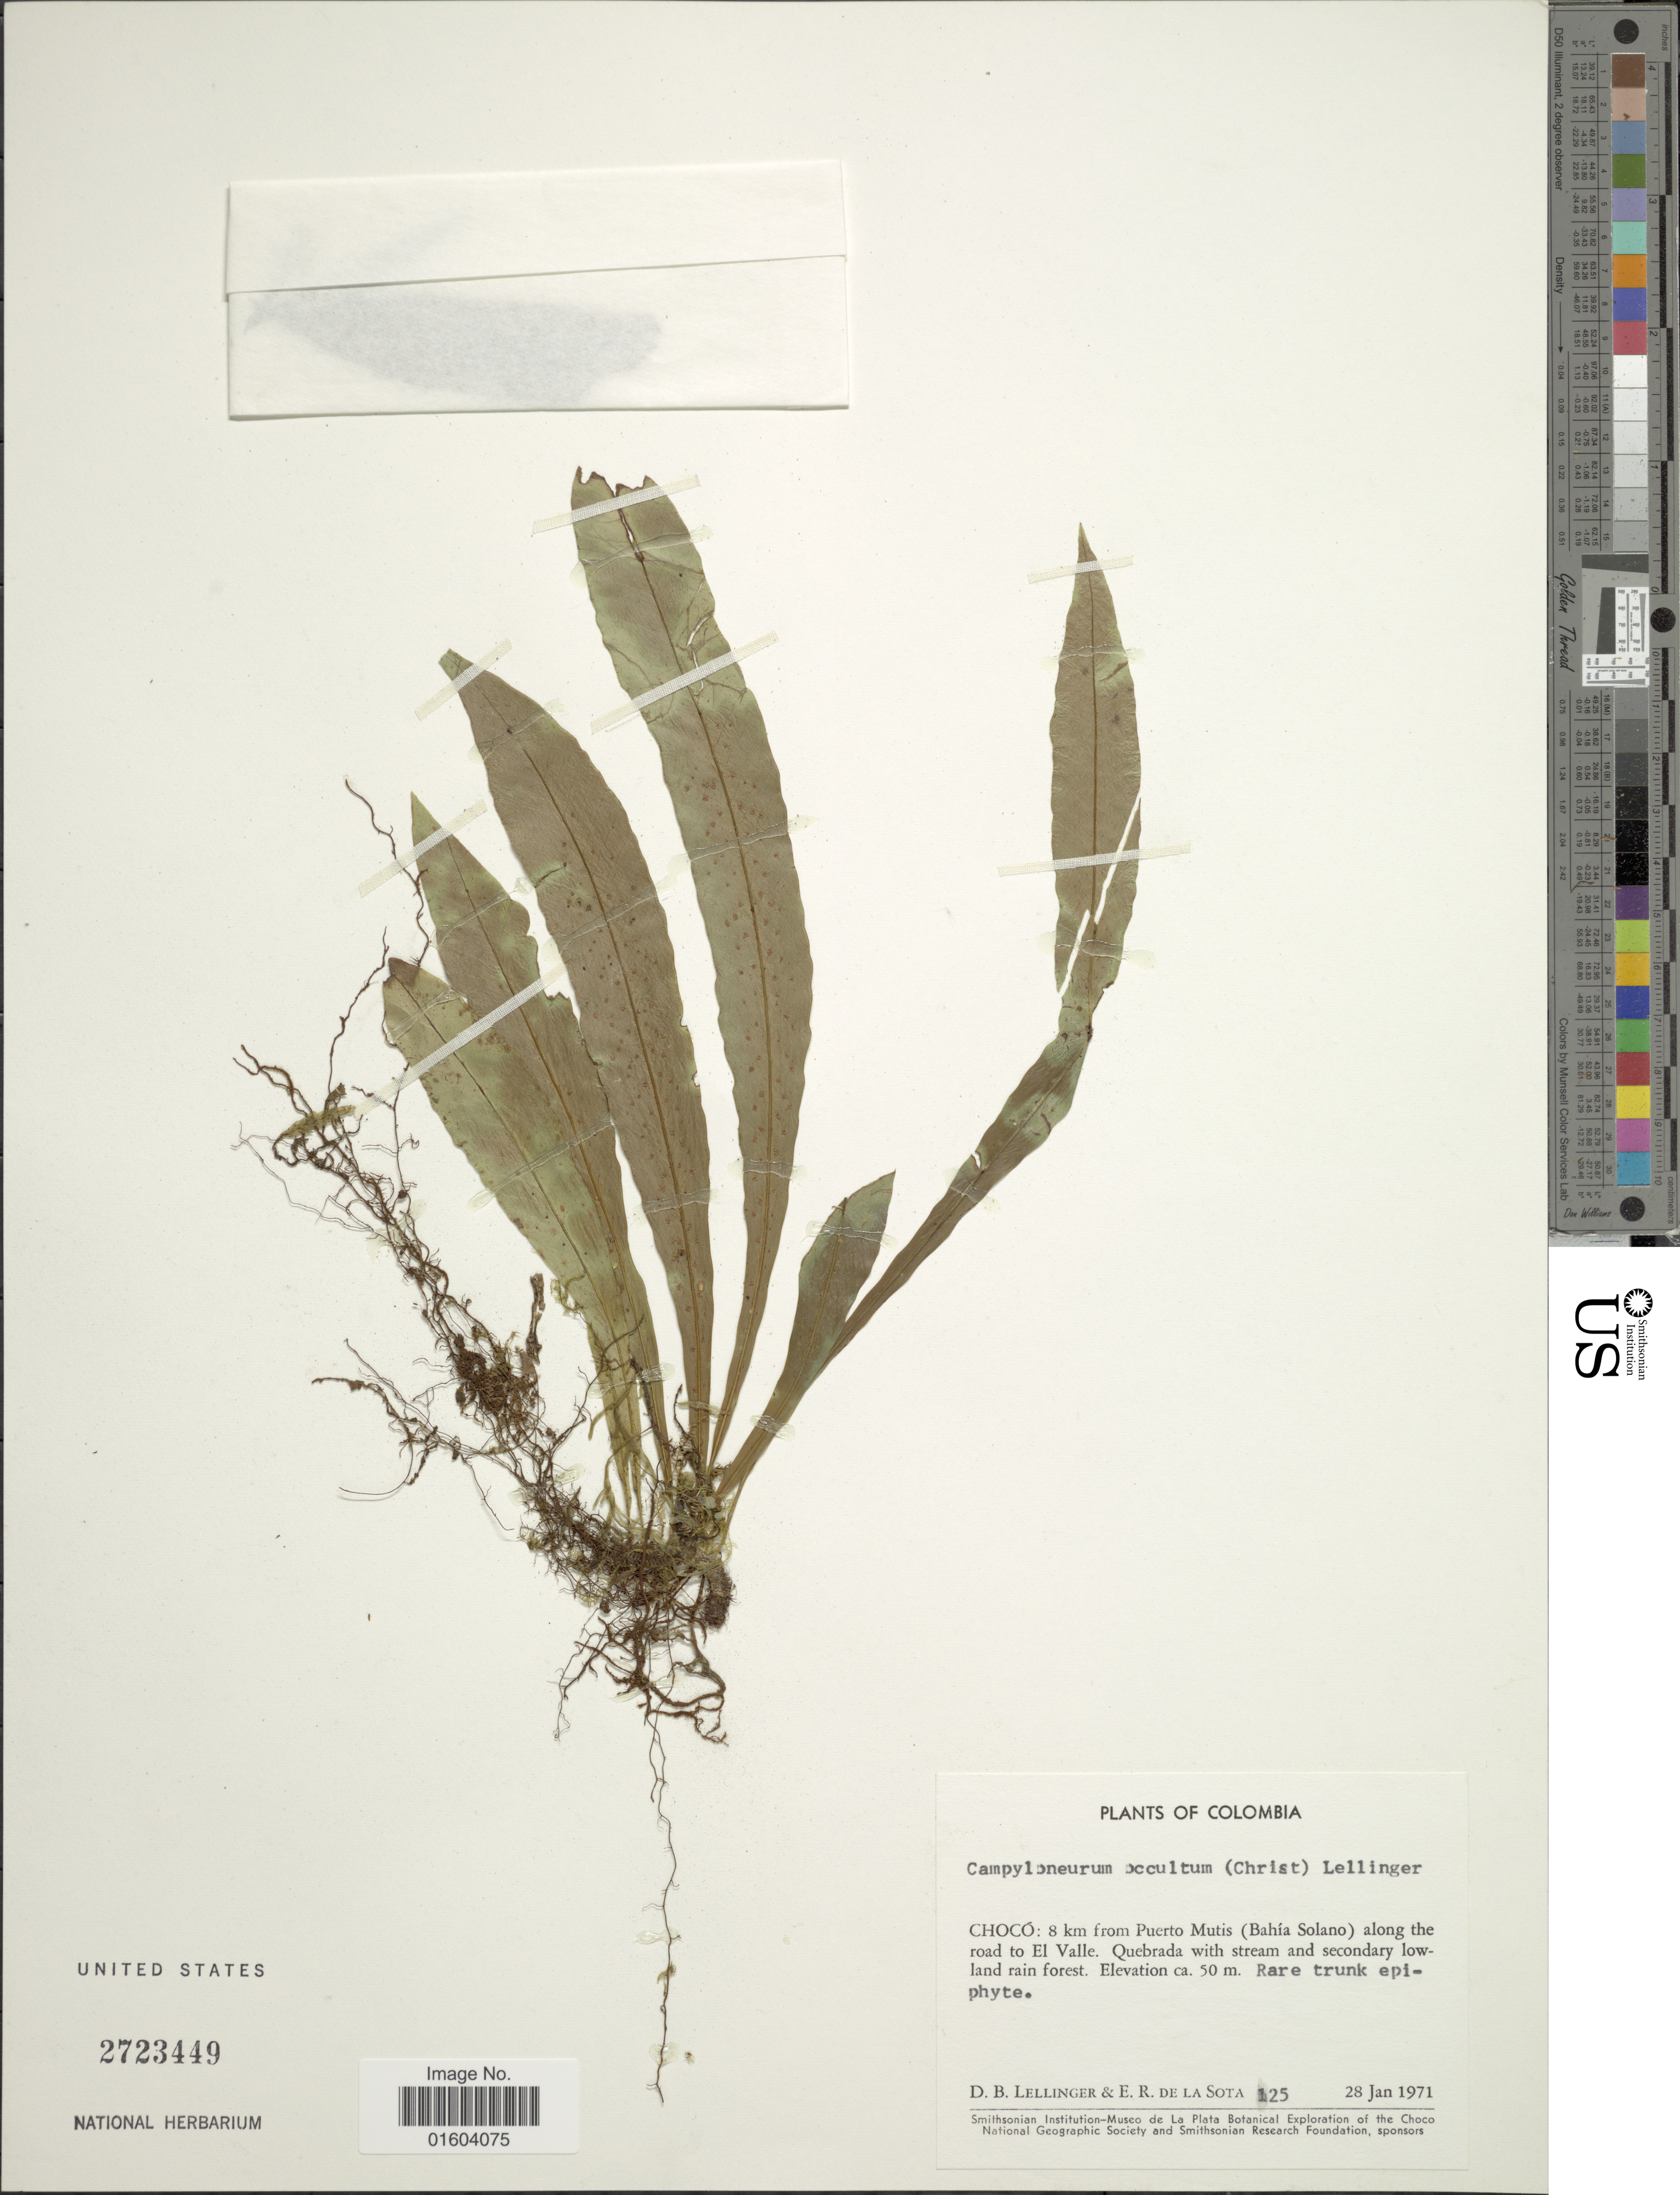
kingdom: Plantae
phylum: Tracheophyta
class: Polypodiopsida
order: Polypodiales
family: Polypodiaceae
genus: Campyloneurum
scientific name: Campyloneurum aphanophlebium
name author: (Kunze) T. Moore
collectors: D. B. Lellinger & E. R. de la Sota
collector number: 125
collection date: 1971-01-28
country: Colombia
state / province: Chocó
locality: Colonbia, Choco: 8 km from Puerto Mutis (Bahia Solano) along the road to El Valle.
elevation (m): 50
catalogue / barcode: US 2723449